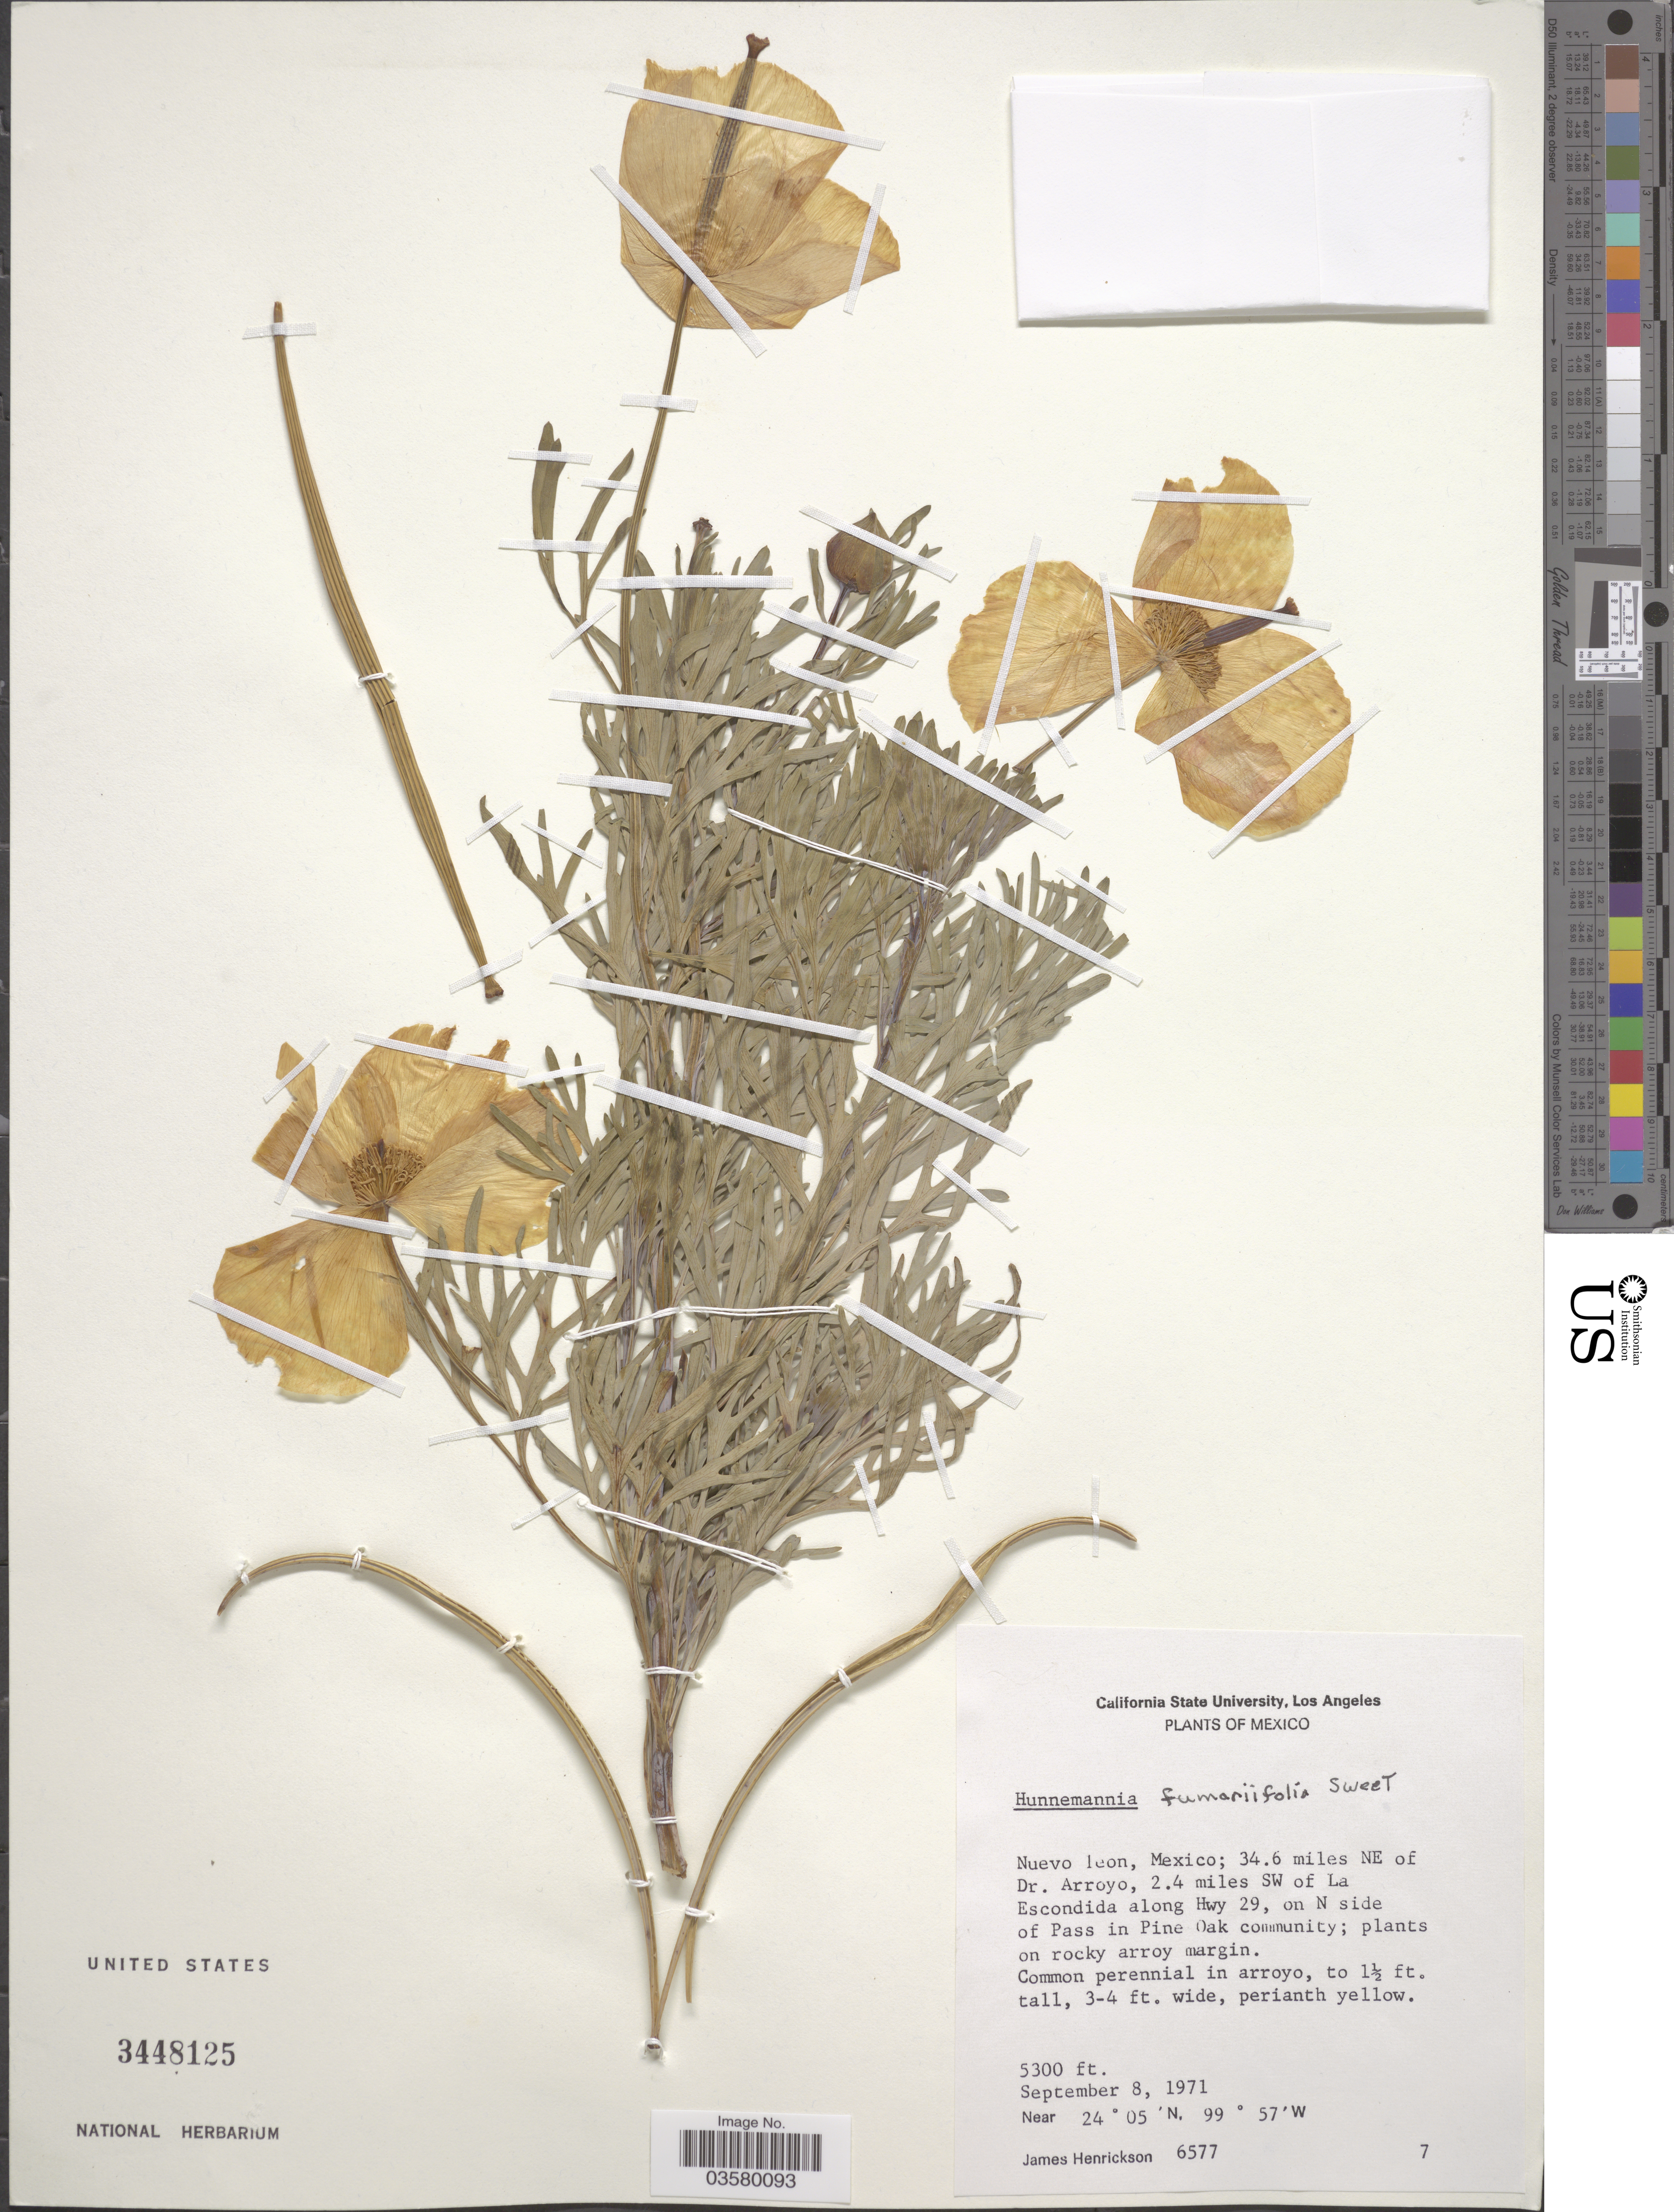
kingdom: Plantae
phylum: Tracheophyta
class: Magnoliopsida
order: Ranunculales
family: Papaveraceae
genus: Hunnemannia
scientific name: Hunnemannia fumariifolia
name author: Sweet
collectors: J. Henrickson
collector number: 6577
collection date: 1971-09-08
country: Mexico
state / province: Nuevo León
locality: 34.6 miles NE of Dr. Arroyo, 2.4 miles SW of La Escondida along Hwy 29, on N side of Pass in Pine Oak community.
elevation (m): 1615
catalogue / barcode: US 3448125